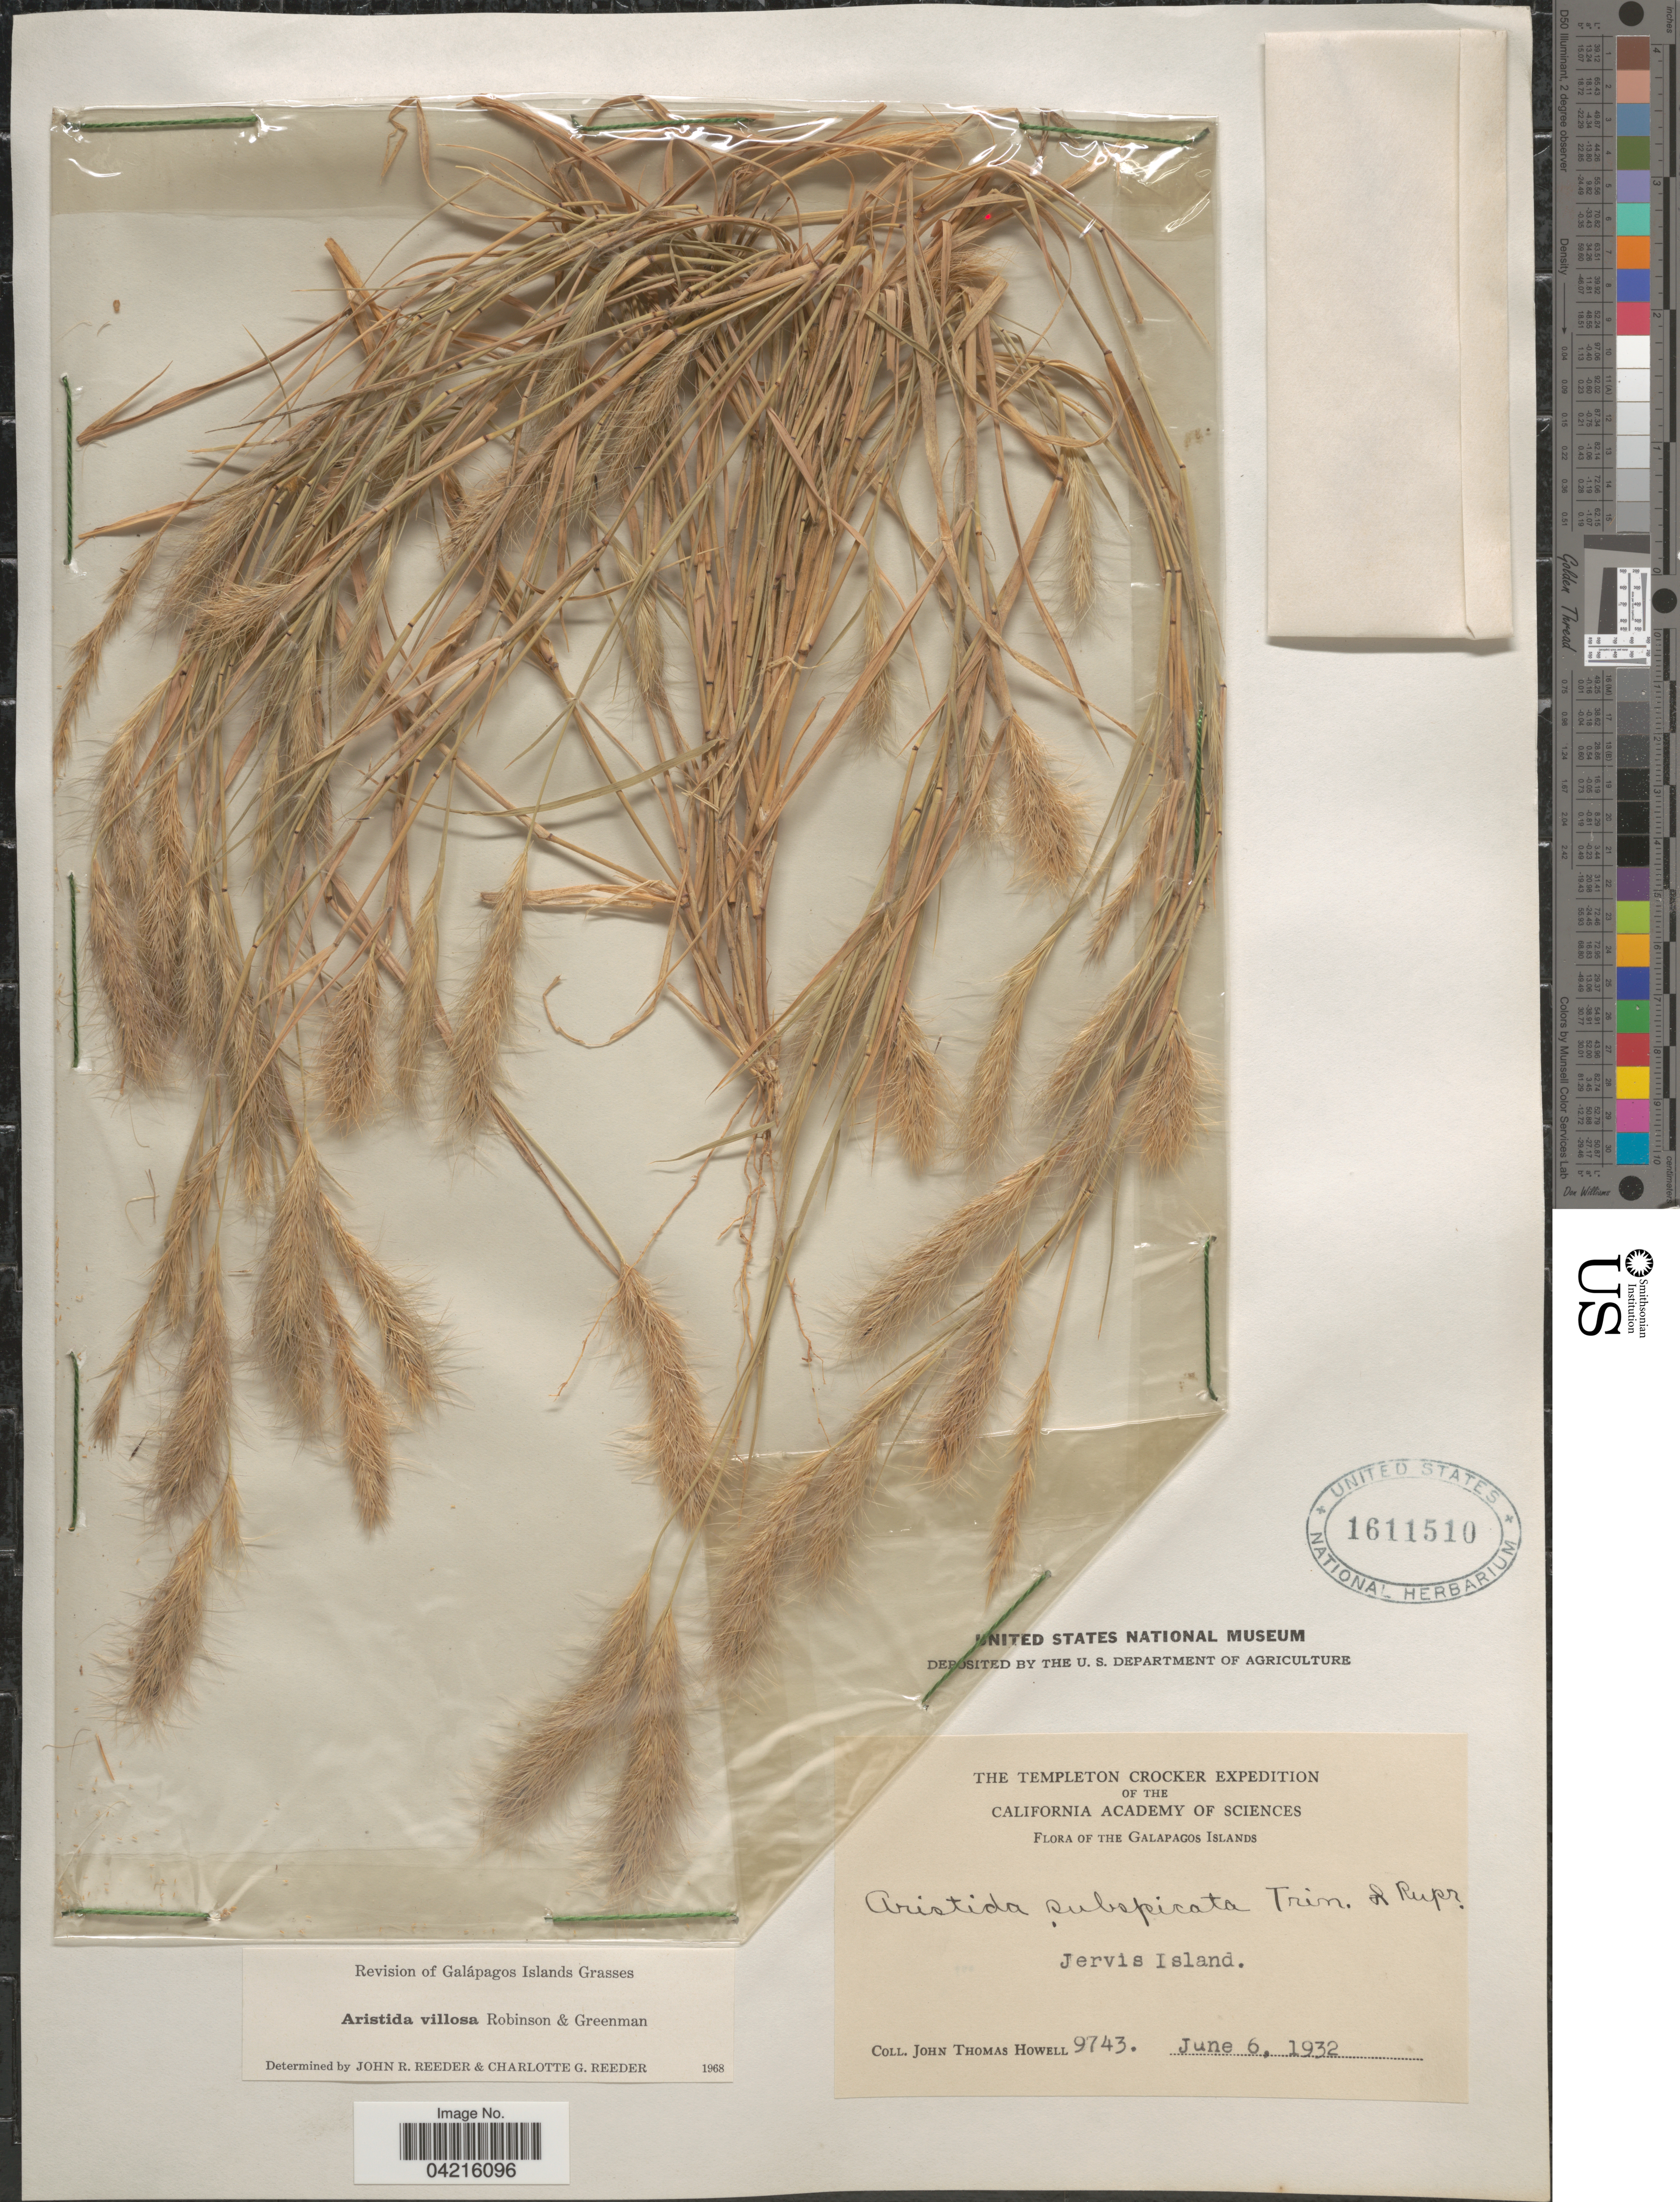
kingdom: Plantae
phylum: Tracheophyta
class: Liliopsida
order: Poales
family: Poaceae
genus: Aristida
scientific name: Aristida villosa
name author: B.L. Rob. & Greenm.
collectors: J. T. Howell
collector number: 9743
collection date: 1932-06-06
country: Ecuador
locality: The Templeton Crocker Expedition. The Galapagos Islands. Jervis Island.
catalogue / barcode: US 1611510